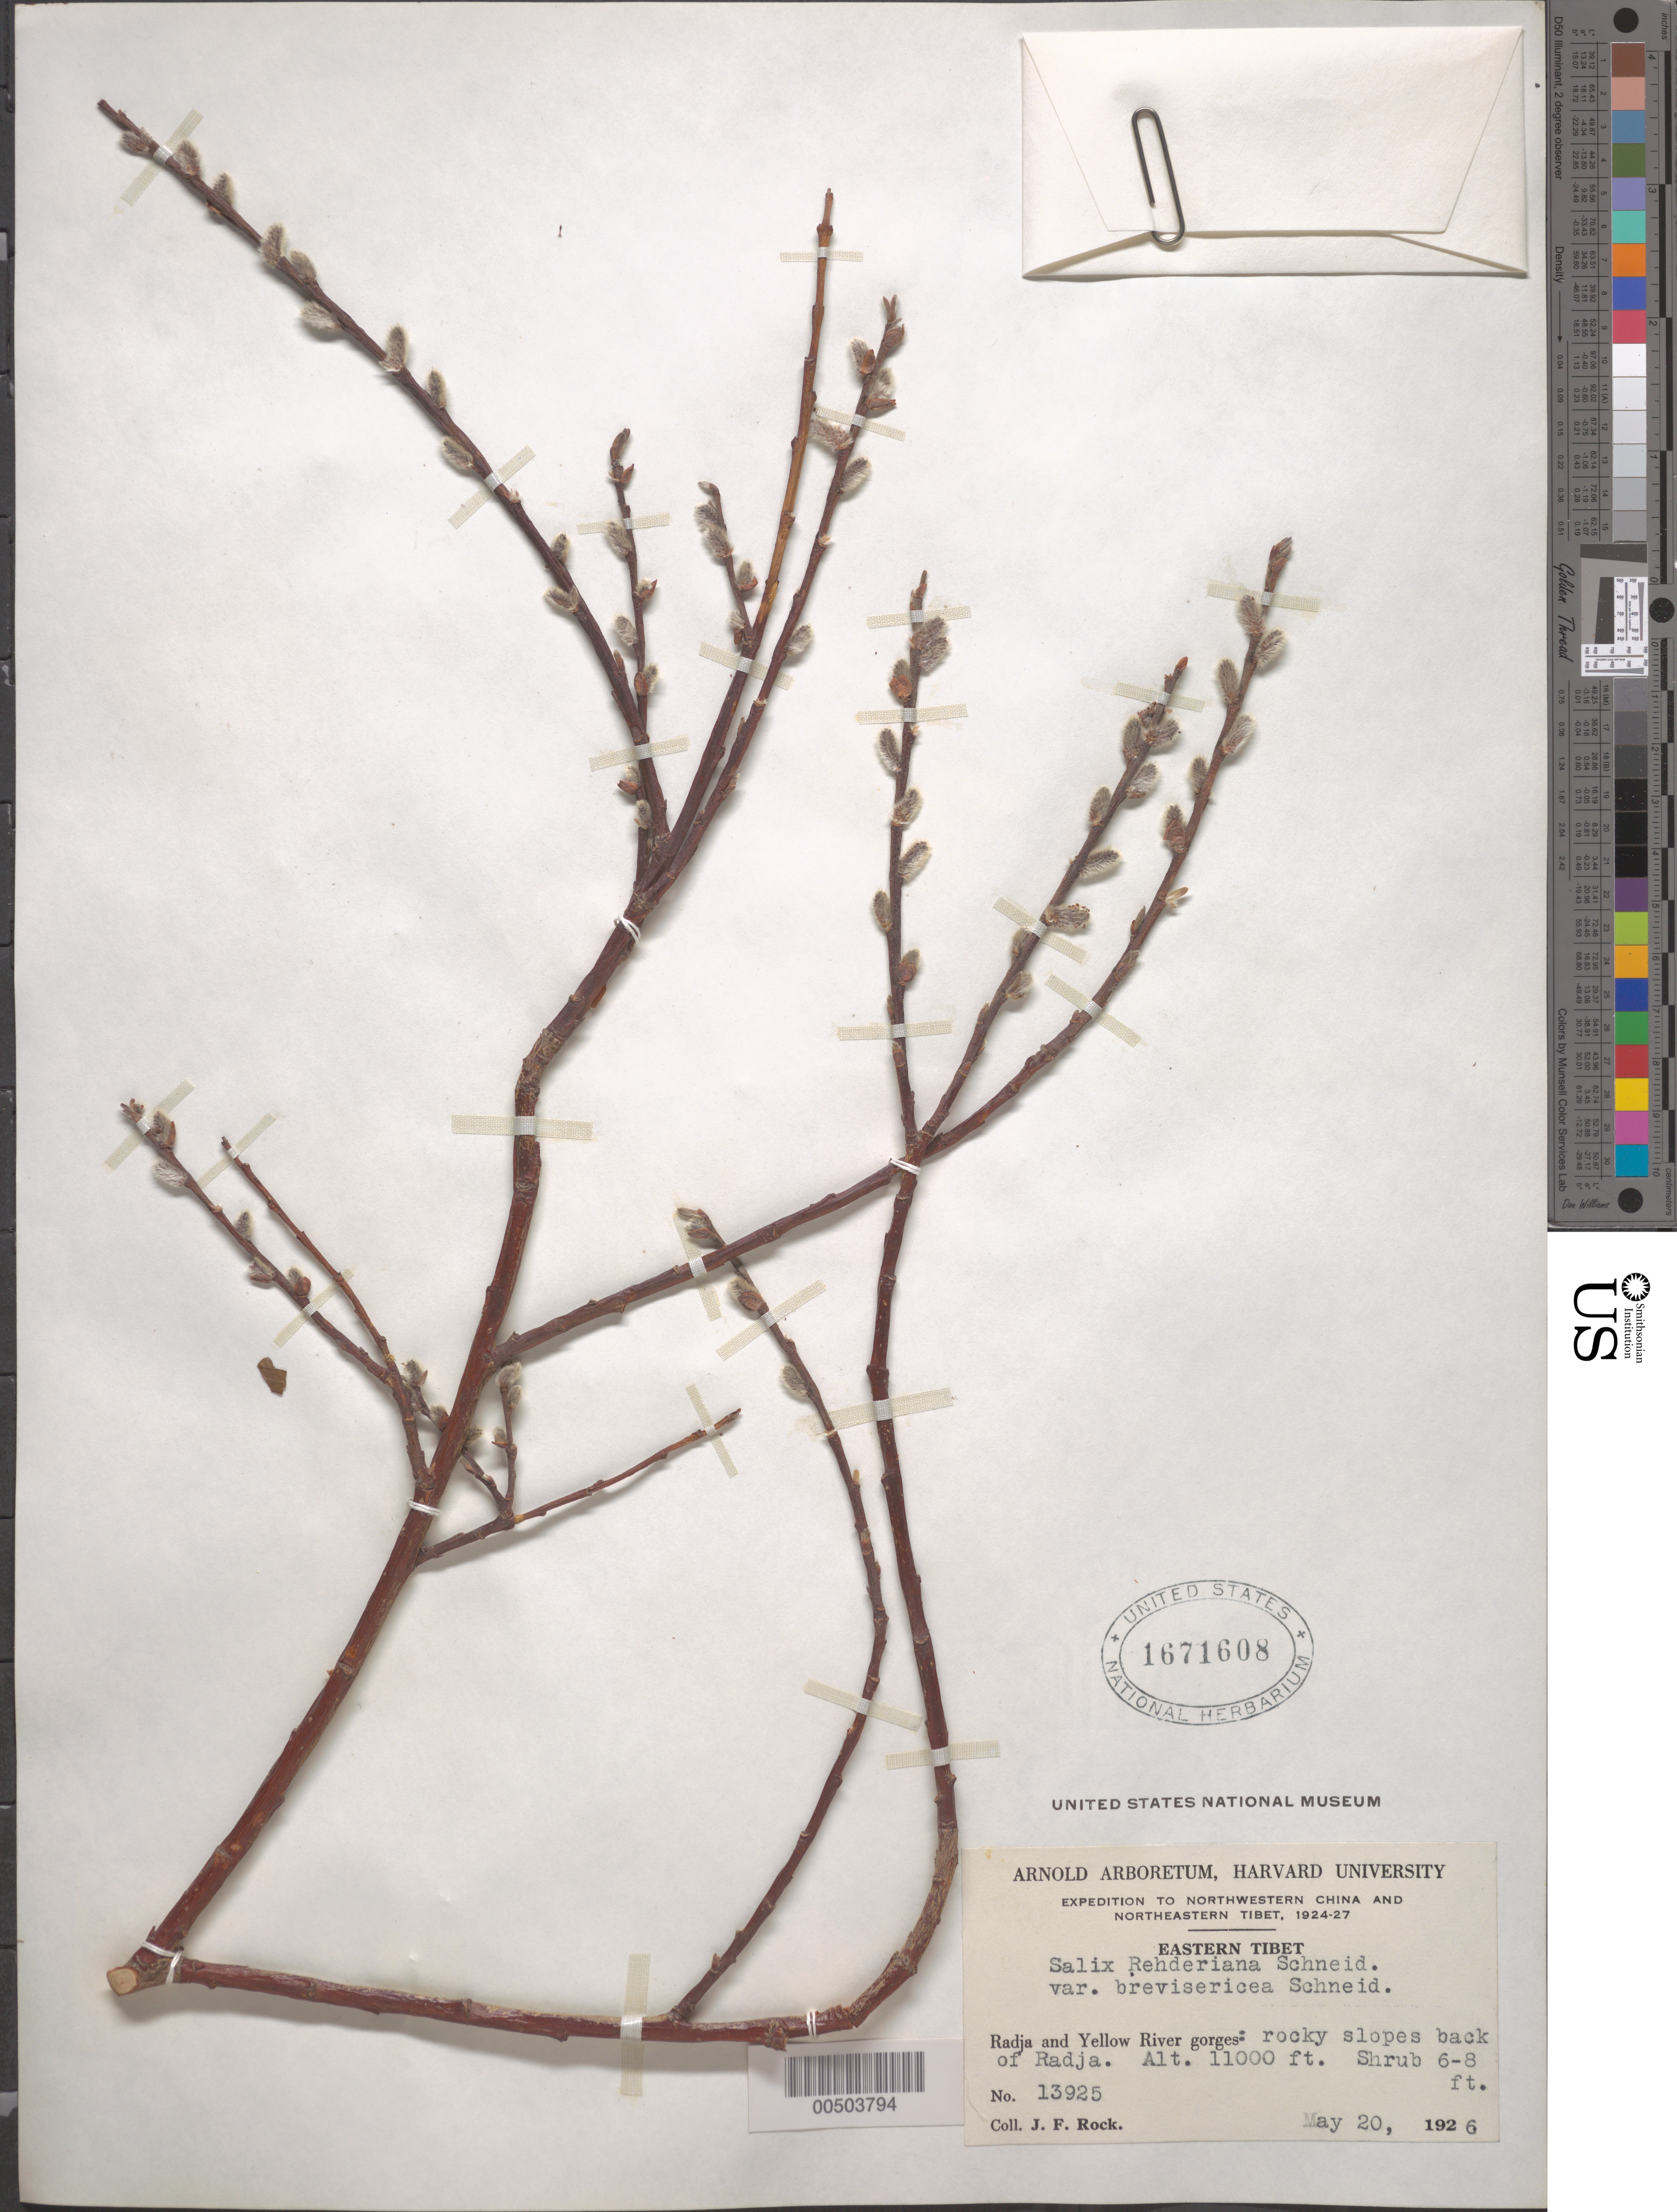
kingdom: Plantae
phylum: Tracheophyta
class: Magnoliopsida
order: Malpighiales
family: Salicaceae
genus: Salix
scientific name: Salix rehderiana var. brevisericea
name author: C.K. Schneid. in Sarg.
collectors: J. F. Rock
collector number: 13925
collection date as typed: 20 May 1926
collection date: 1926-05-20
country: China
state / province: Xizang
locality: Radja and Yellow River gorges: rocky slopes back of Radja.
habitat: Shrub 6-8 ft.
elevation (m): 3353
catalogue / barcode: US 1671608